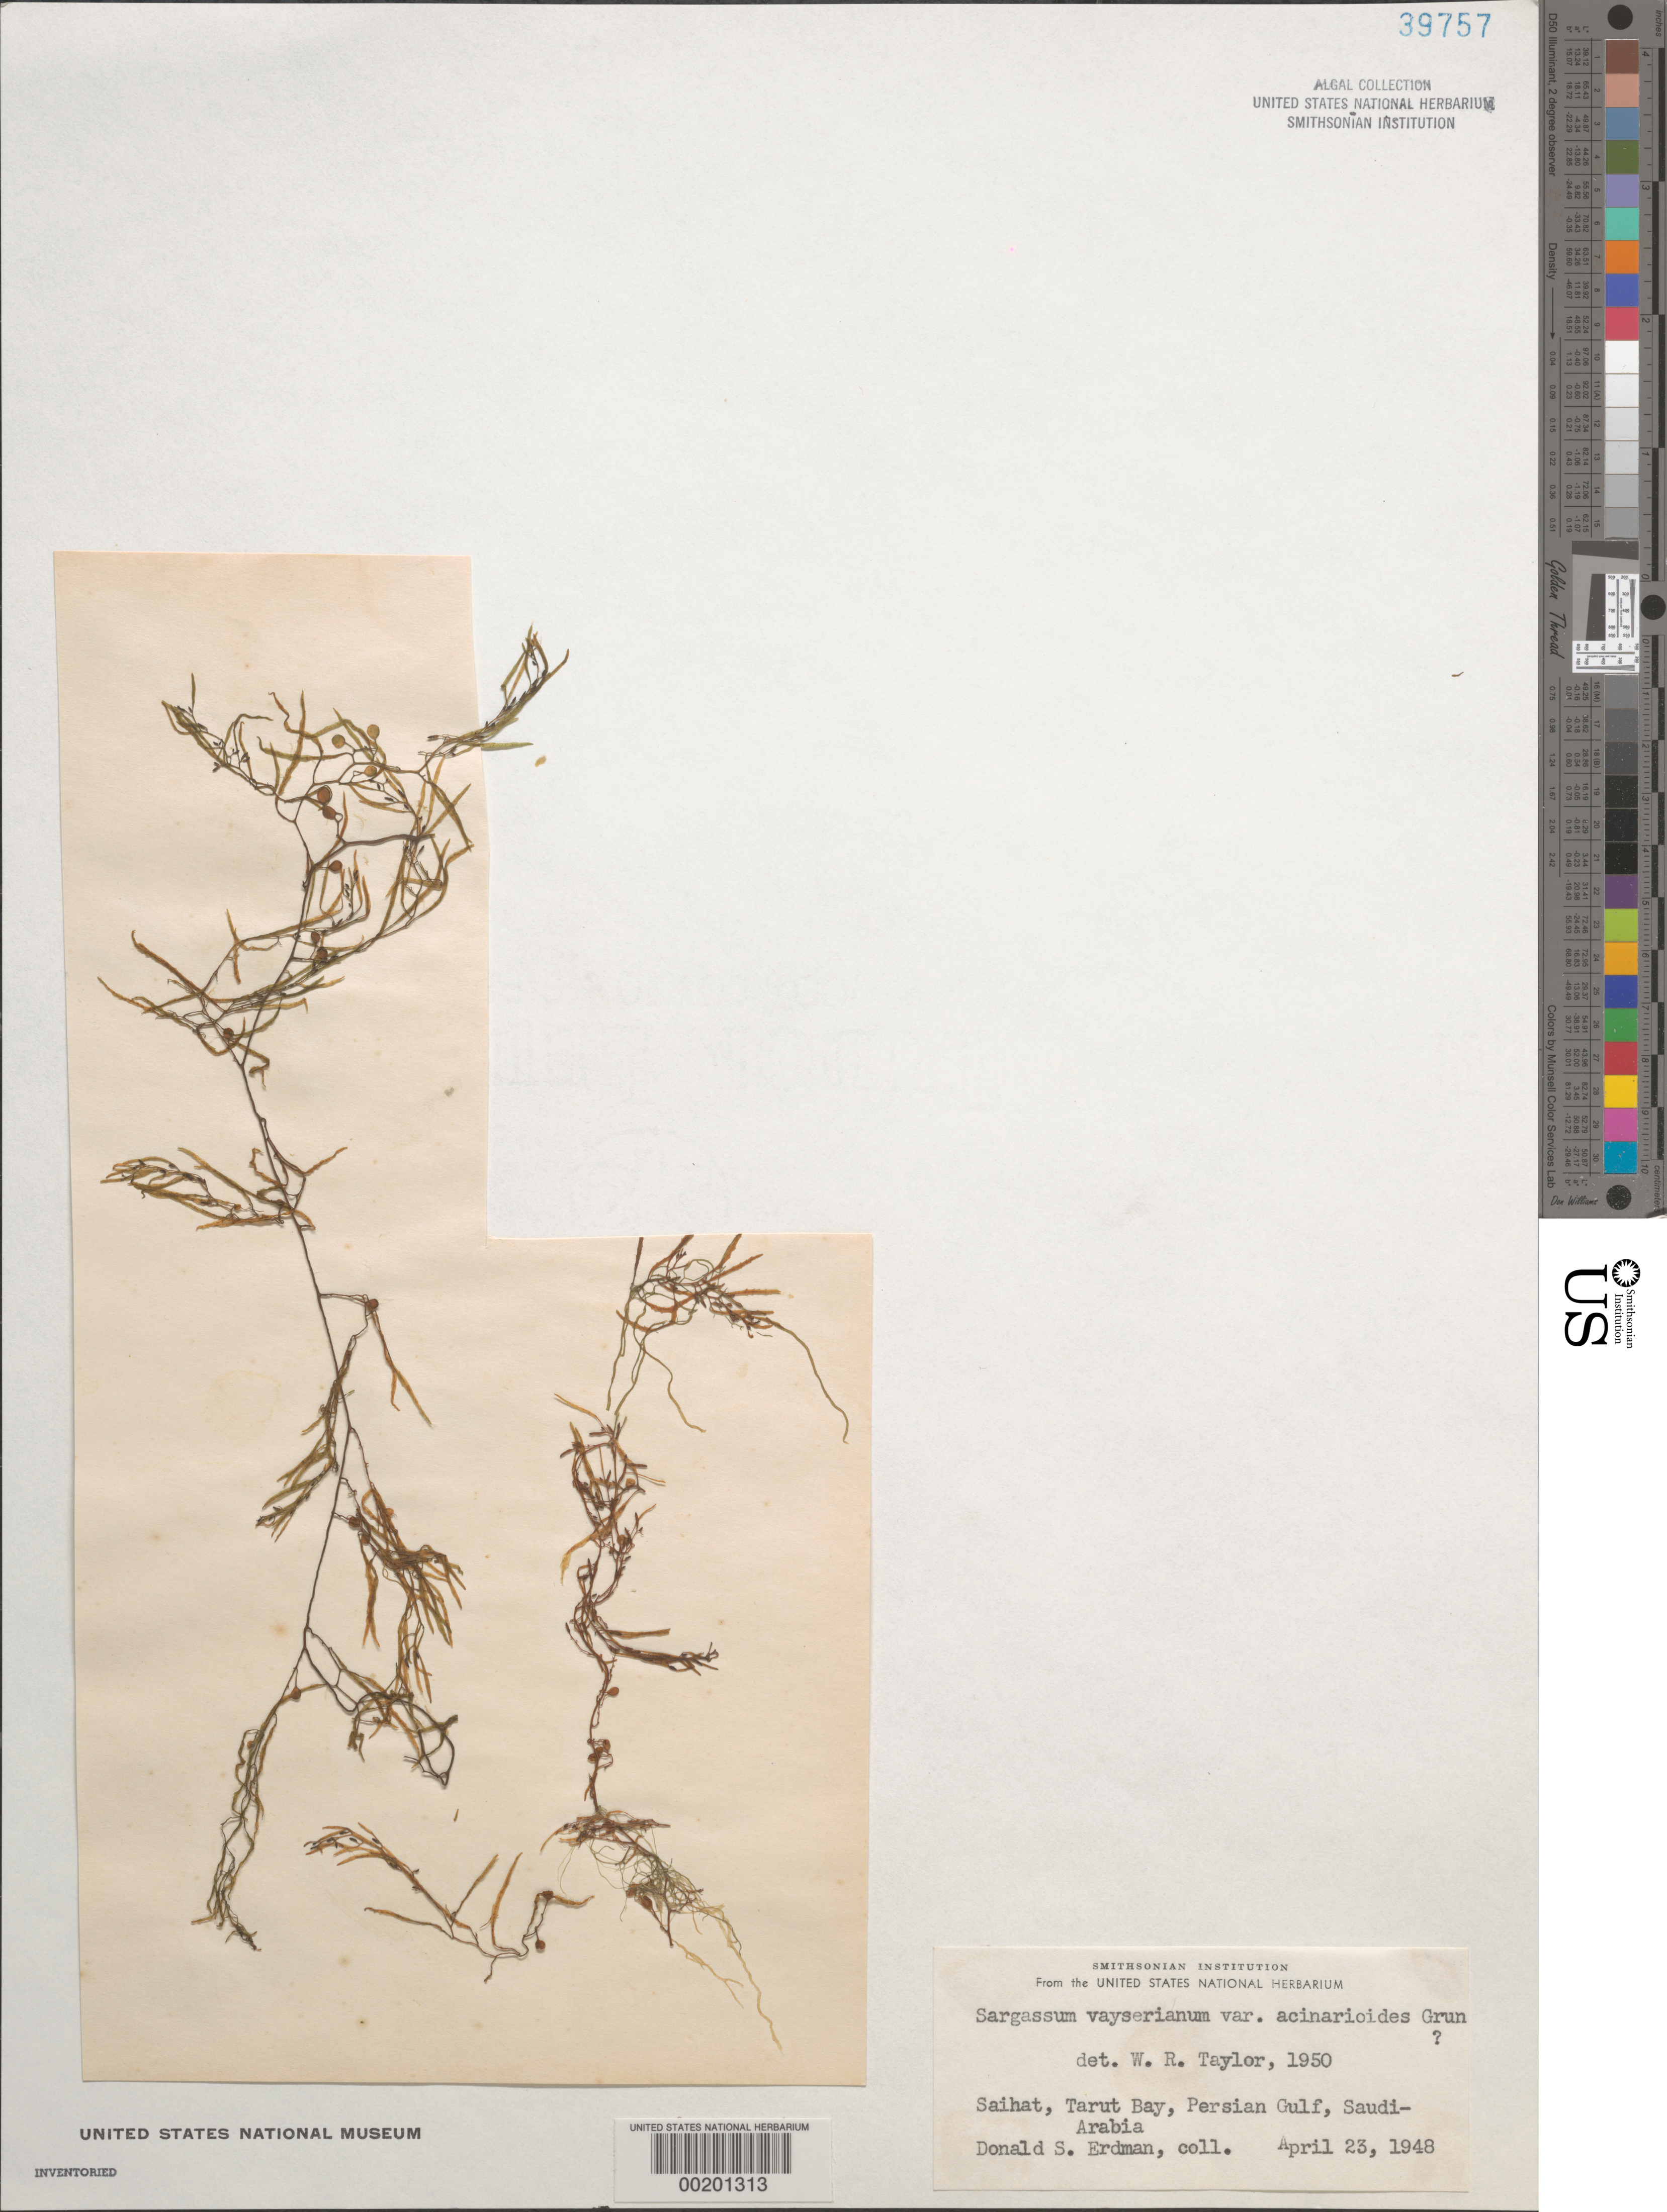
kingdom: Chromista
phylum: Ochrophyta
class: Phaeophyceae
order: Fucales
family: Sargassaceae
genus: Sargassum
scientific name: Sargassum vayserianum var. acinarioides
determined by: Taylor, William R.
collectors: D. Erdman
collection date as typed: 23 Apr 1948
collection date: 1948-04-23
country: Saudi Arabia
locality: Saihat, tarut bay, persian gulf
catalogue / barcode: US 39757